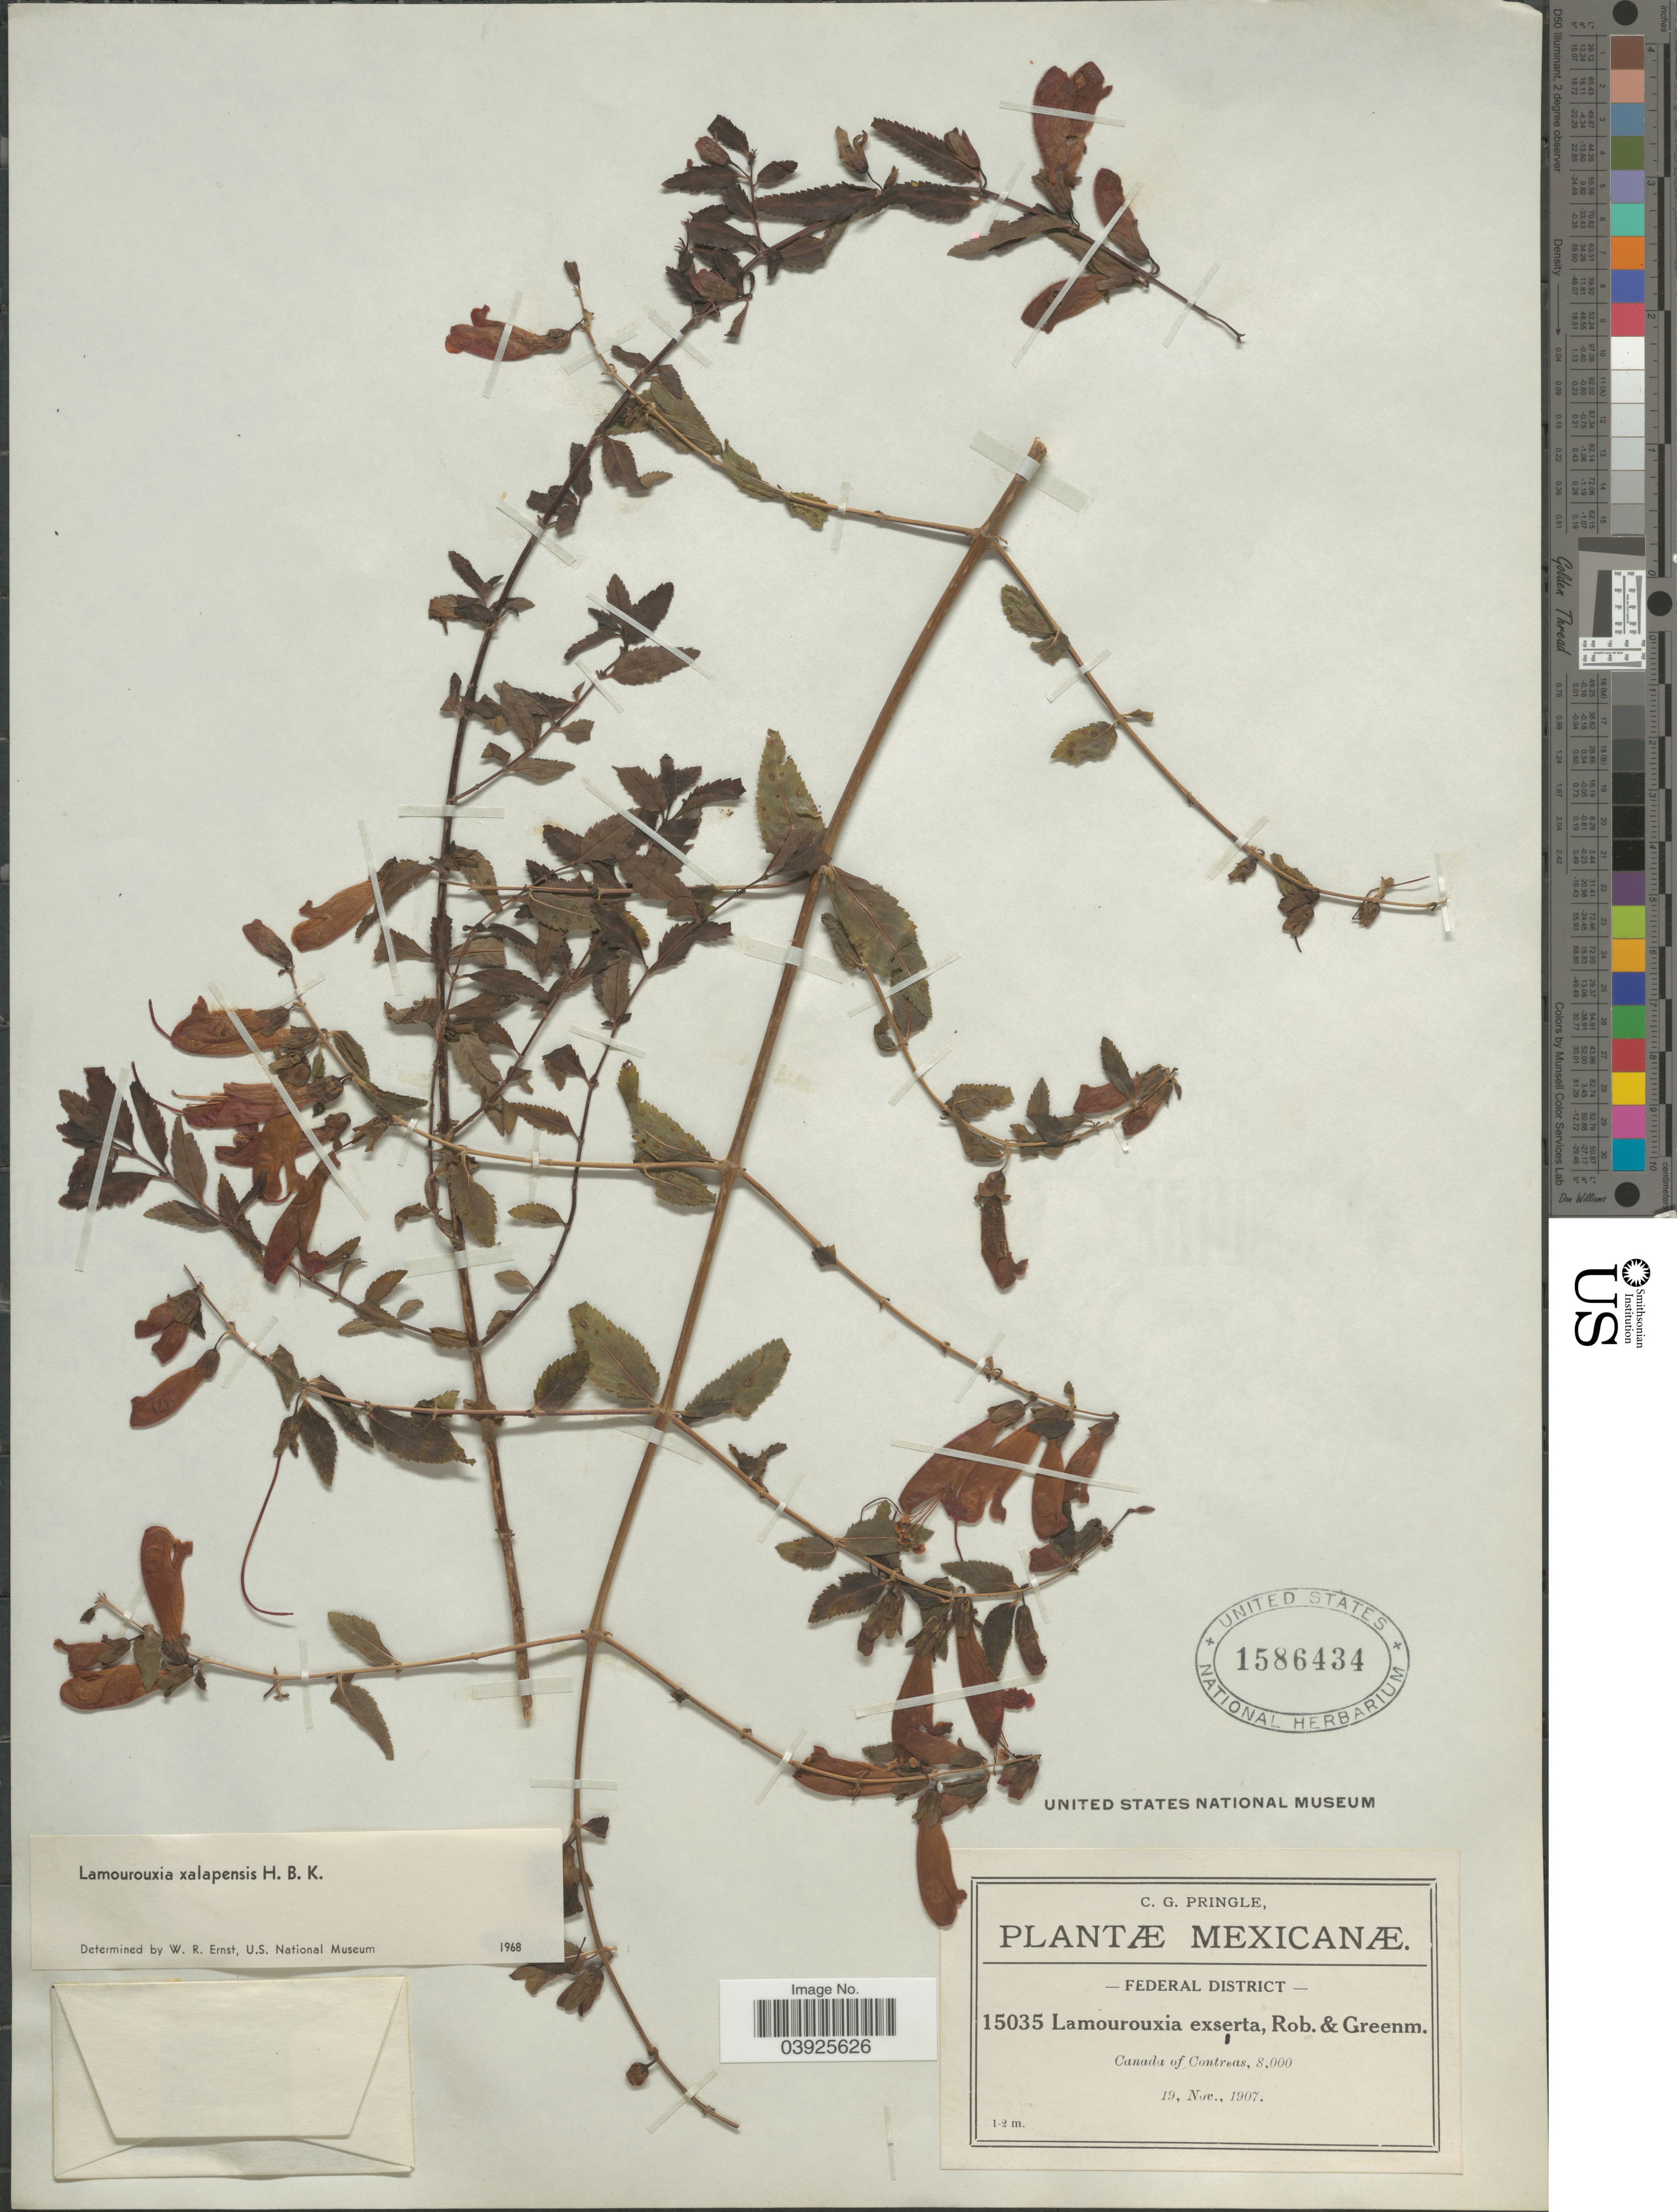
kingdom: Plantae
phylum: Tracheophyta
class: Magnoliopsida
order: Lamiales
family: Orobanchaceae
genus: Lamourouxia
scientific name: Lamourouxia xalapensis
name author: Kunth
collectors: C. G. Pringle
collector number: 15035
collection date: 1907-11-19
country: Mexico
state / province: Distrito Federal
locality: Federal District. Canada of Contreas.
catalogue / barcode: US 1586434